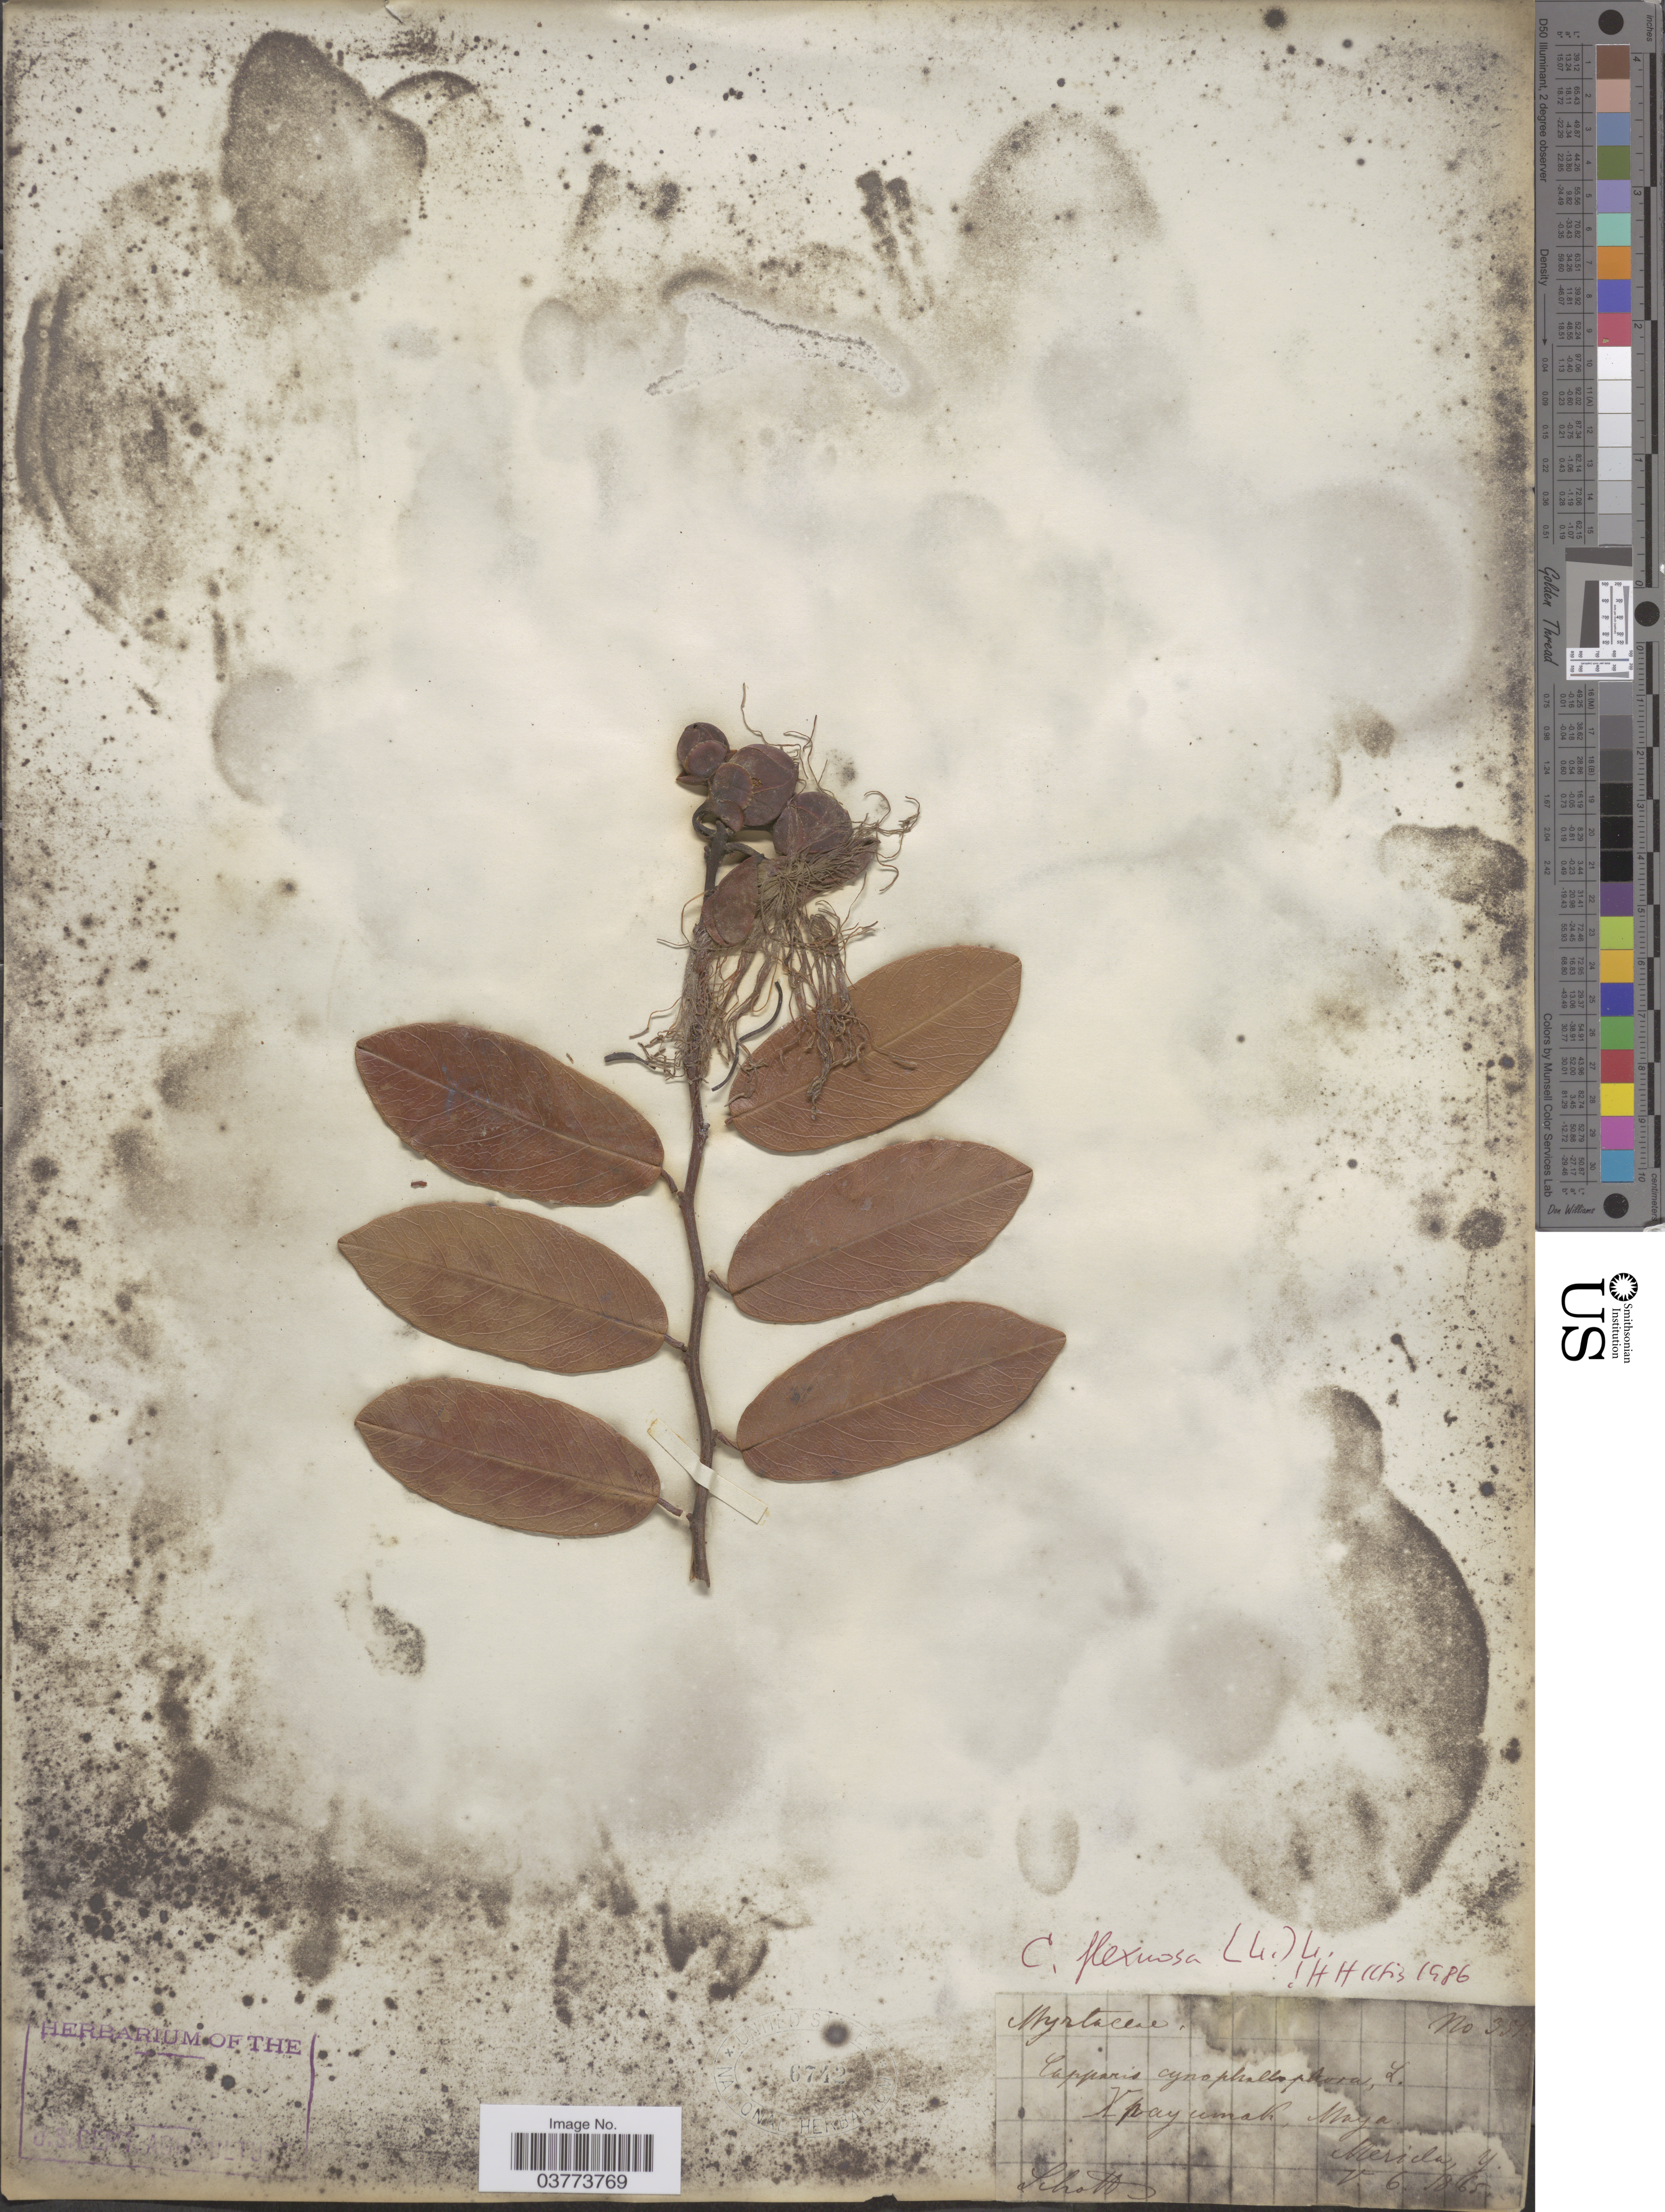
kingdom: Plantae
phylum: Tracheophyta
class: Magnoliopsida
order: Brassicales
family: Capparaceae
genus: Cynophalla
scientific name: Cynophalla flexuosa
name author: (L.) J. Presl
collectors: Schott, --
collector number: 351*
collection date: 1865-05-06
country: Mexico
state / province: Yucatan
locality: Mérida, Y.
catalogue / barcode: US 6742